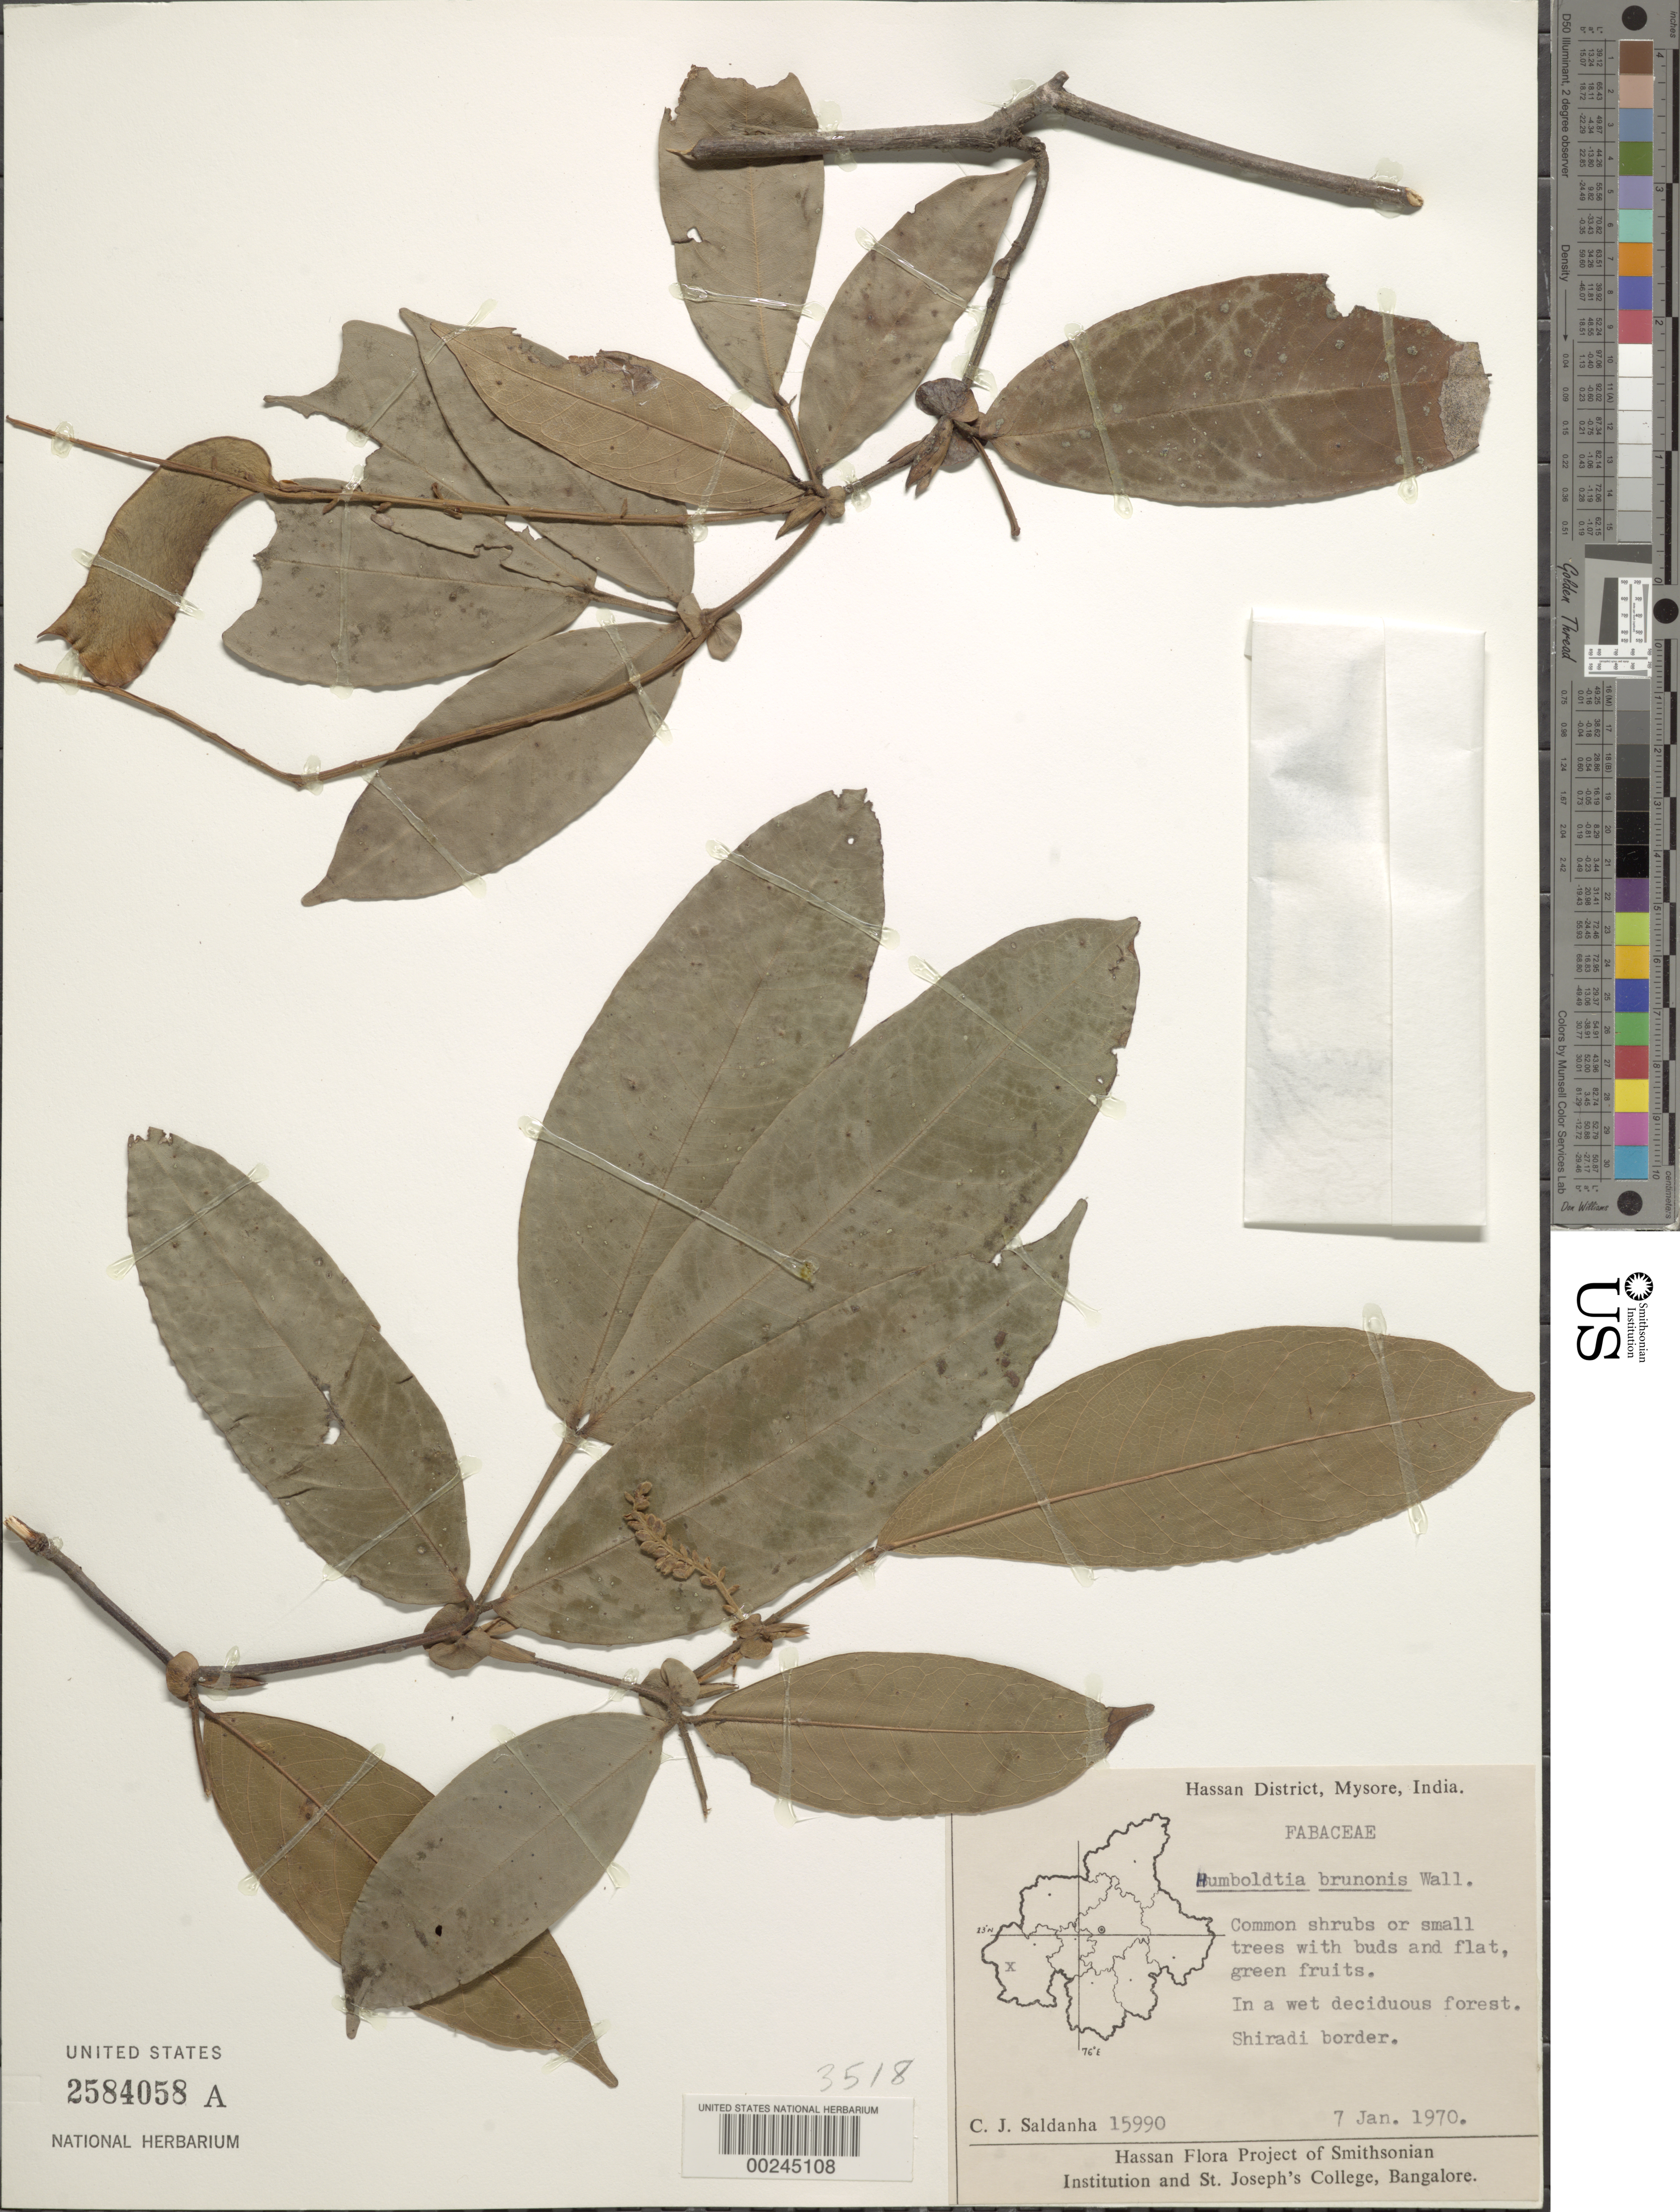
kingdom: Plantae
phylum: Tracheophyta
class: Magnoliopsida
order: Fabales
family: Fabaceae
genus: Humboldtia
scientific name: Humboldtia brunonis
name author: Wall.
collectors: C. J. Saldanha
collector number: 15990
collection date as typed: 07 Jan 1970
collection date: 1970-01-07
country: India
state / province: Karnataka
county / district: Hassan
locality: Shiradi border, mysore state [mysore state = karnataka.]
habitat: In a wet deciduous forest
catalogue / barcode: US 2584058A